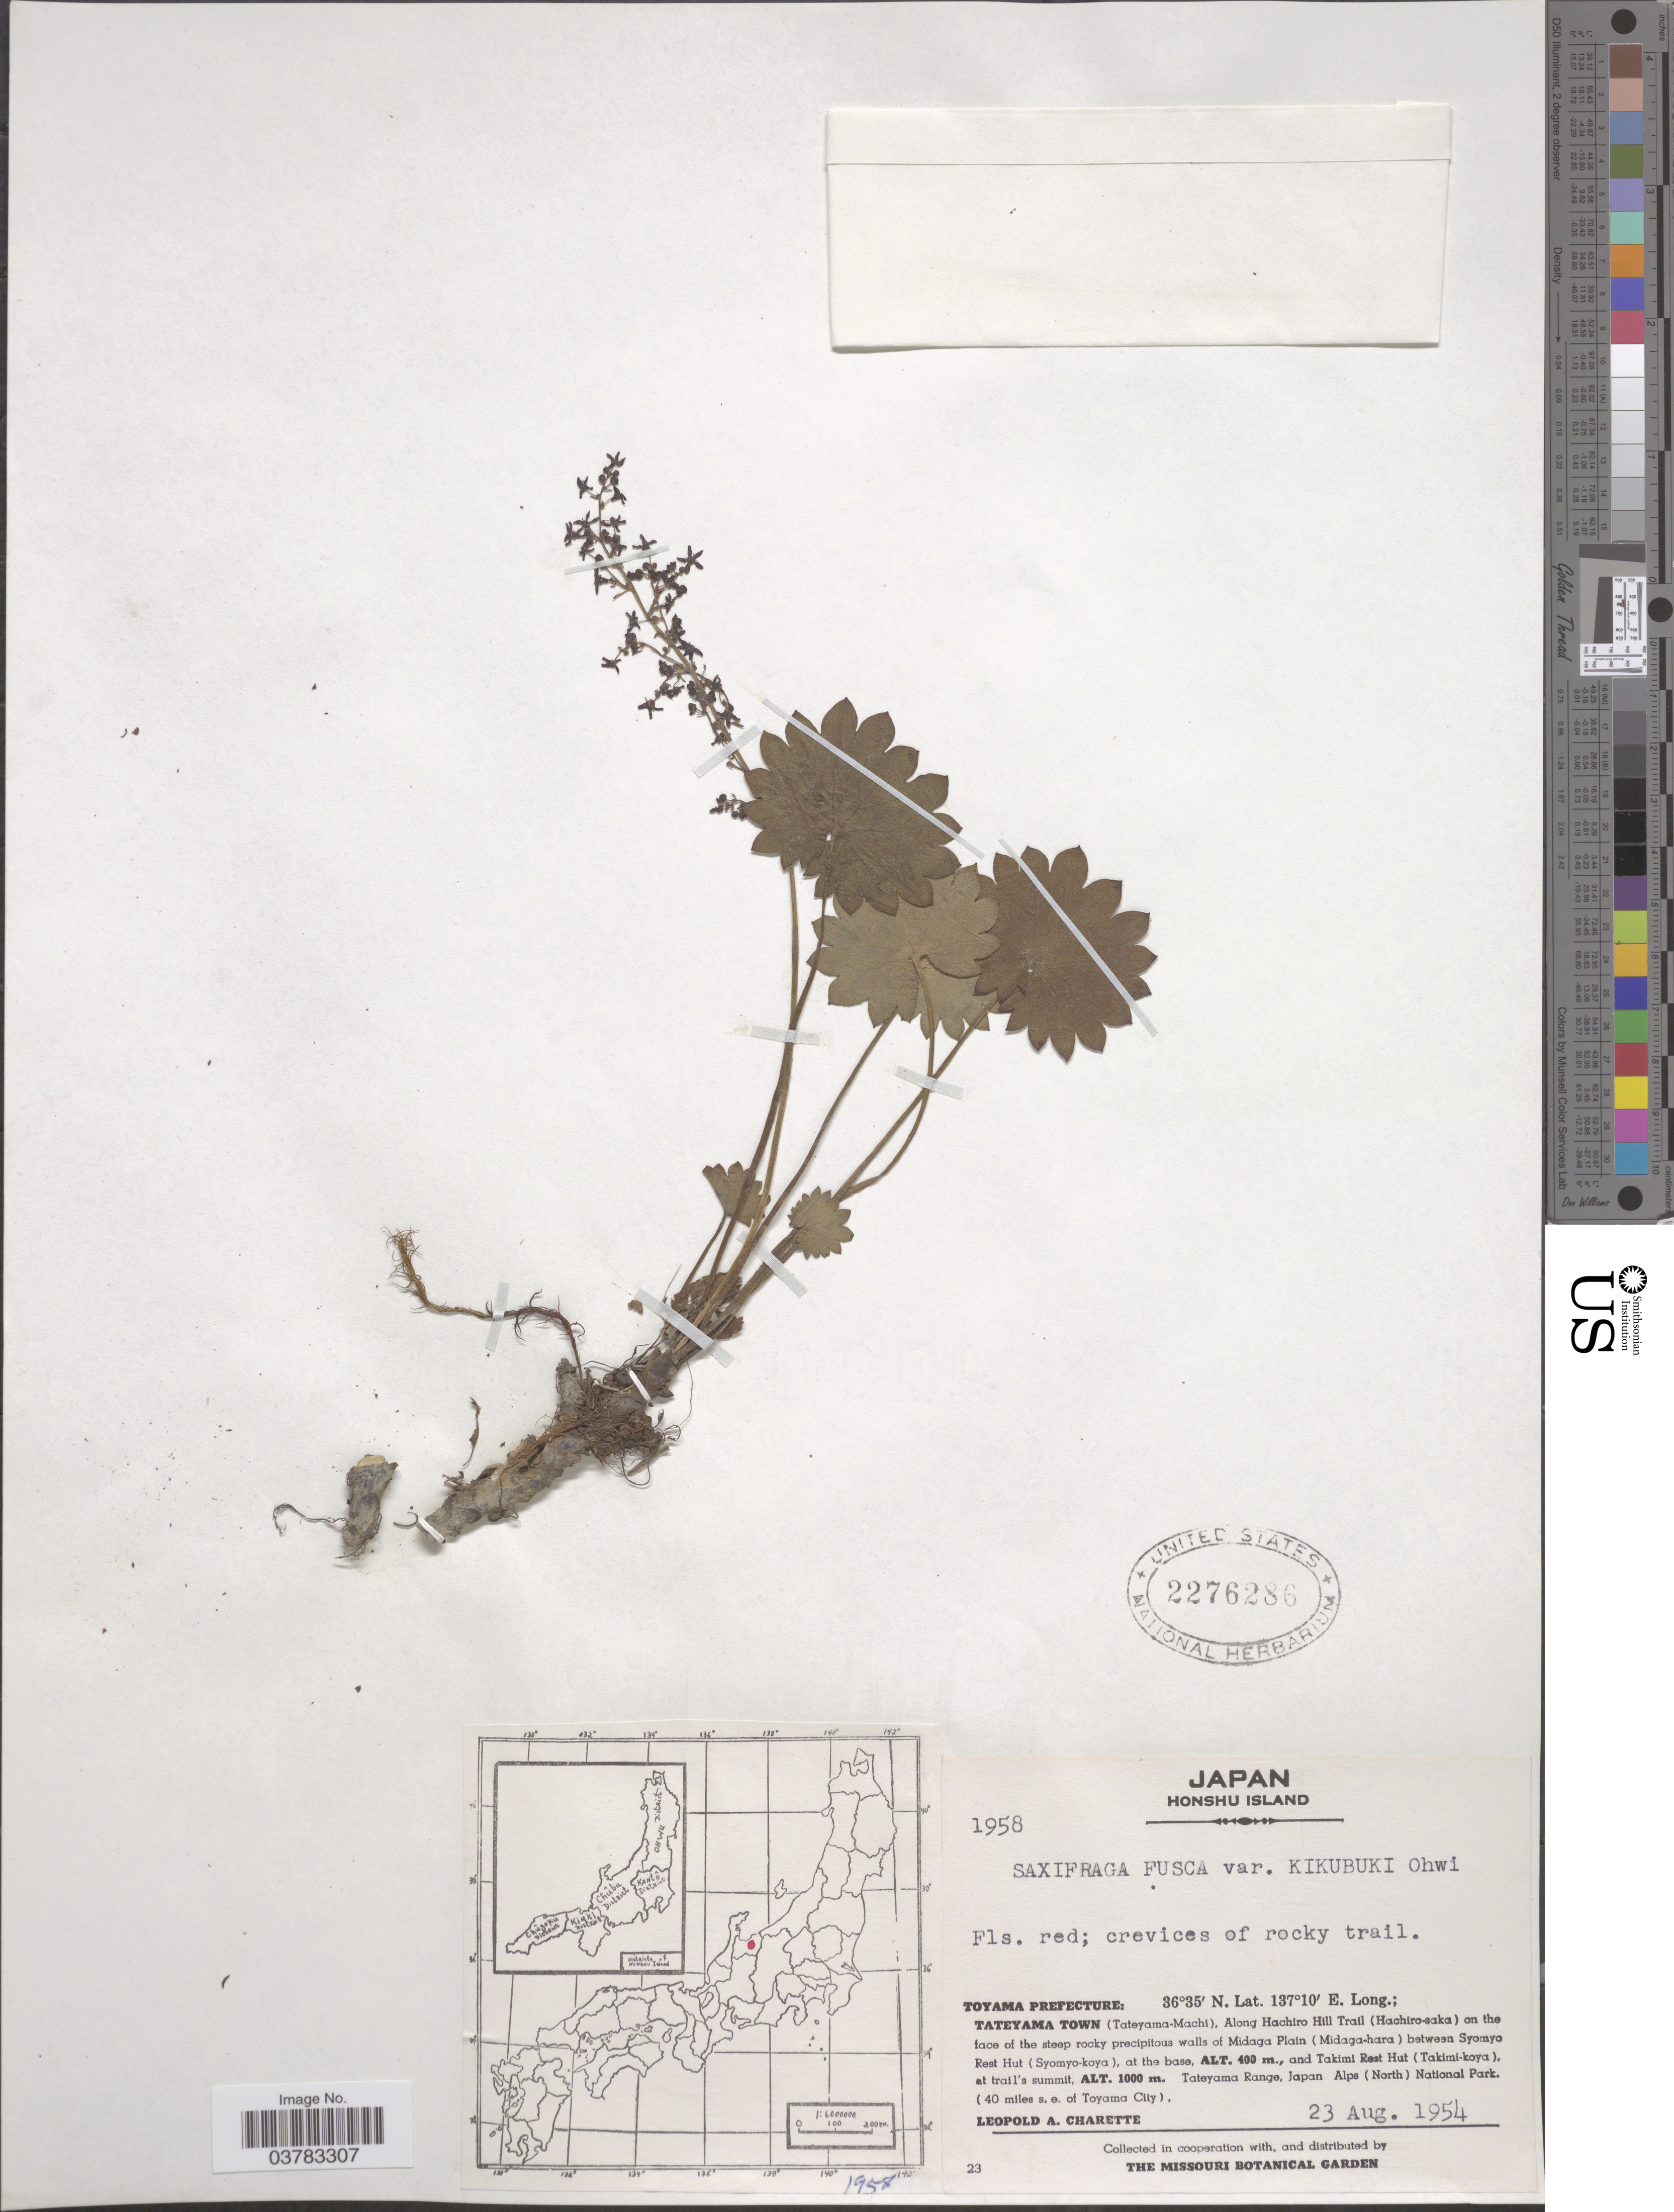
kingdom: Plantae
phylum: Tracheophyta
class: Magnoliopsida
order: Saxifragales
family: Saxifragaceae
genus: Micranthes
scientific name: Micranthes kikubuki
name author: (Ohwi) Tkach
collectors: L. A. Charette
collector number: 1958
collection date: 1954-08-23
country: Japan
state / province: Toyama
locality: Honshu Island. Toyama Prefecture. Tateyama Town (Tateyama-Machi), Along Hachiro Hill Trail (Hachiro-saka) on the face of the steep rocky precipitous walls of Midaga Plain (Midaga-hara) between Syomyo Rest Hut (Syomyo-koya), at the base, and Takimi Rest Hut (Takimi-koya), at trail's summit. Tateyama Range, Japan Alps (North) National Park. (40 miles s.e. of Toyama City).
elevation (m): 1000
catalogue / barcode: US 2276286